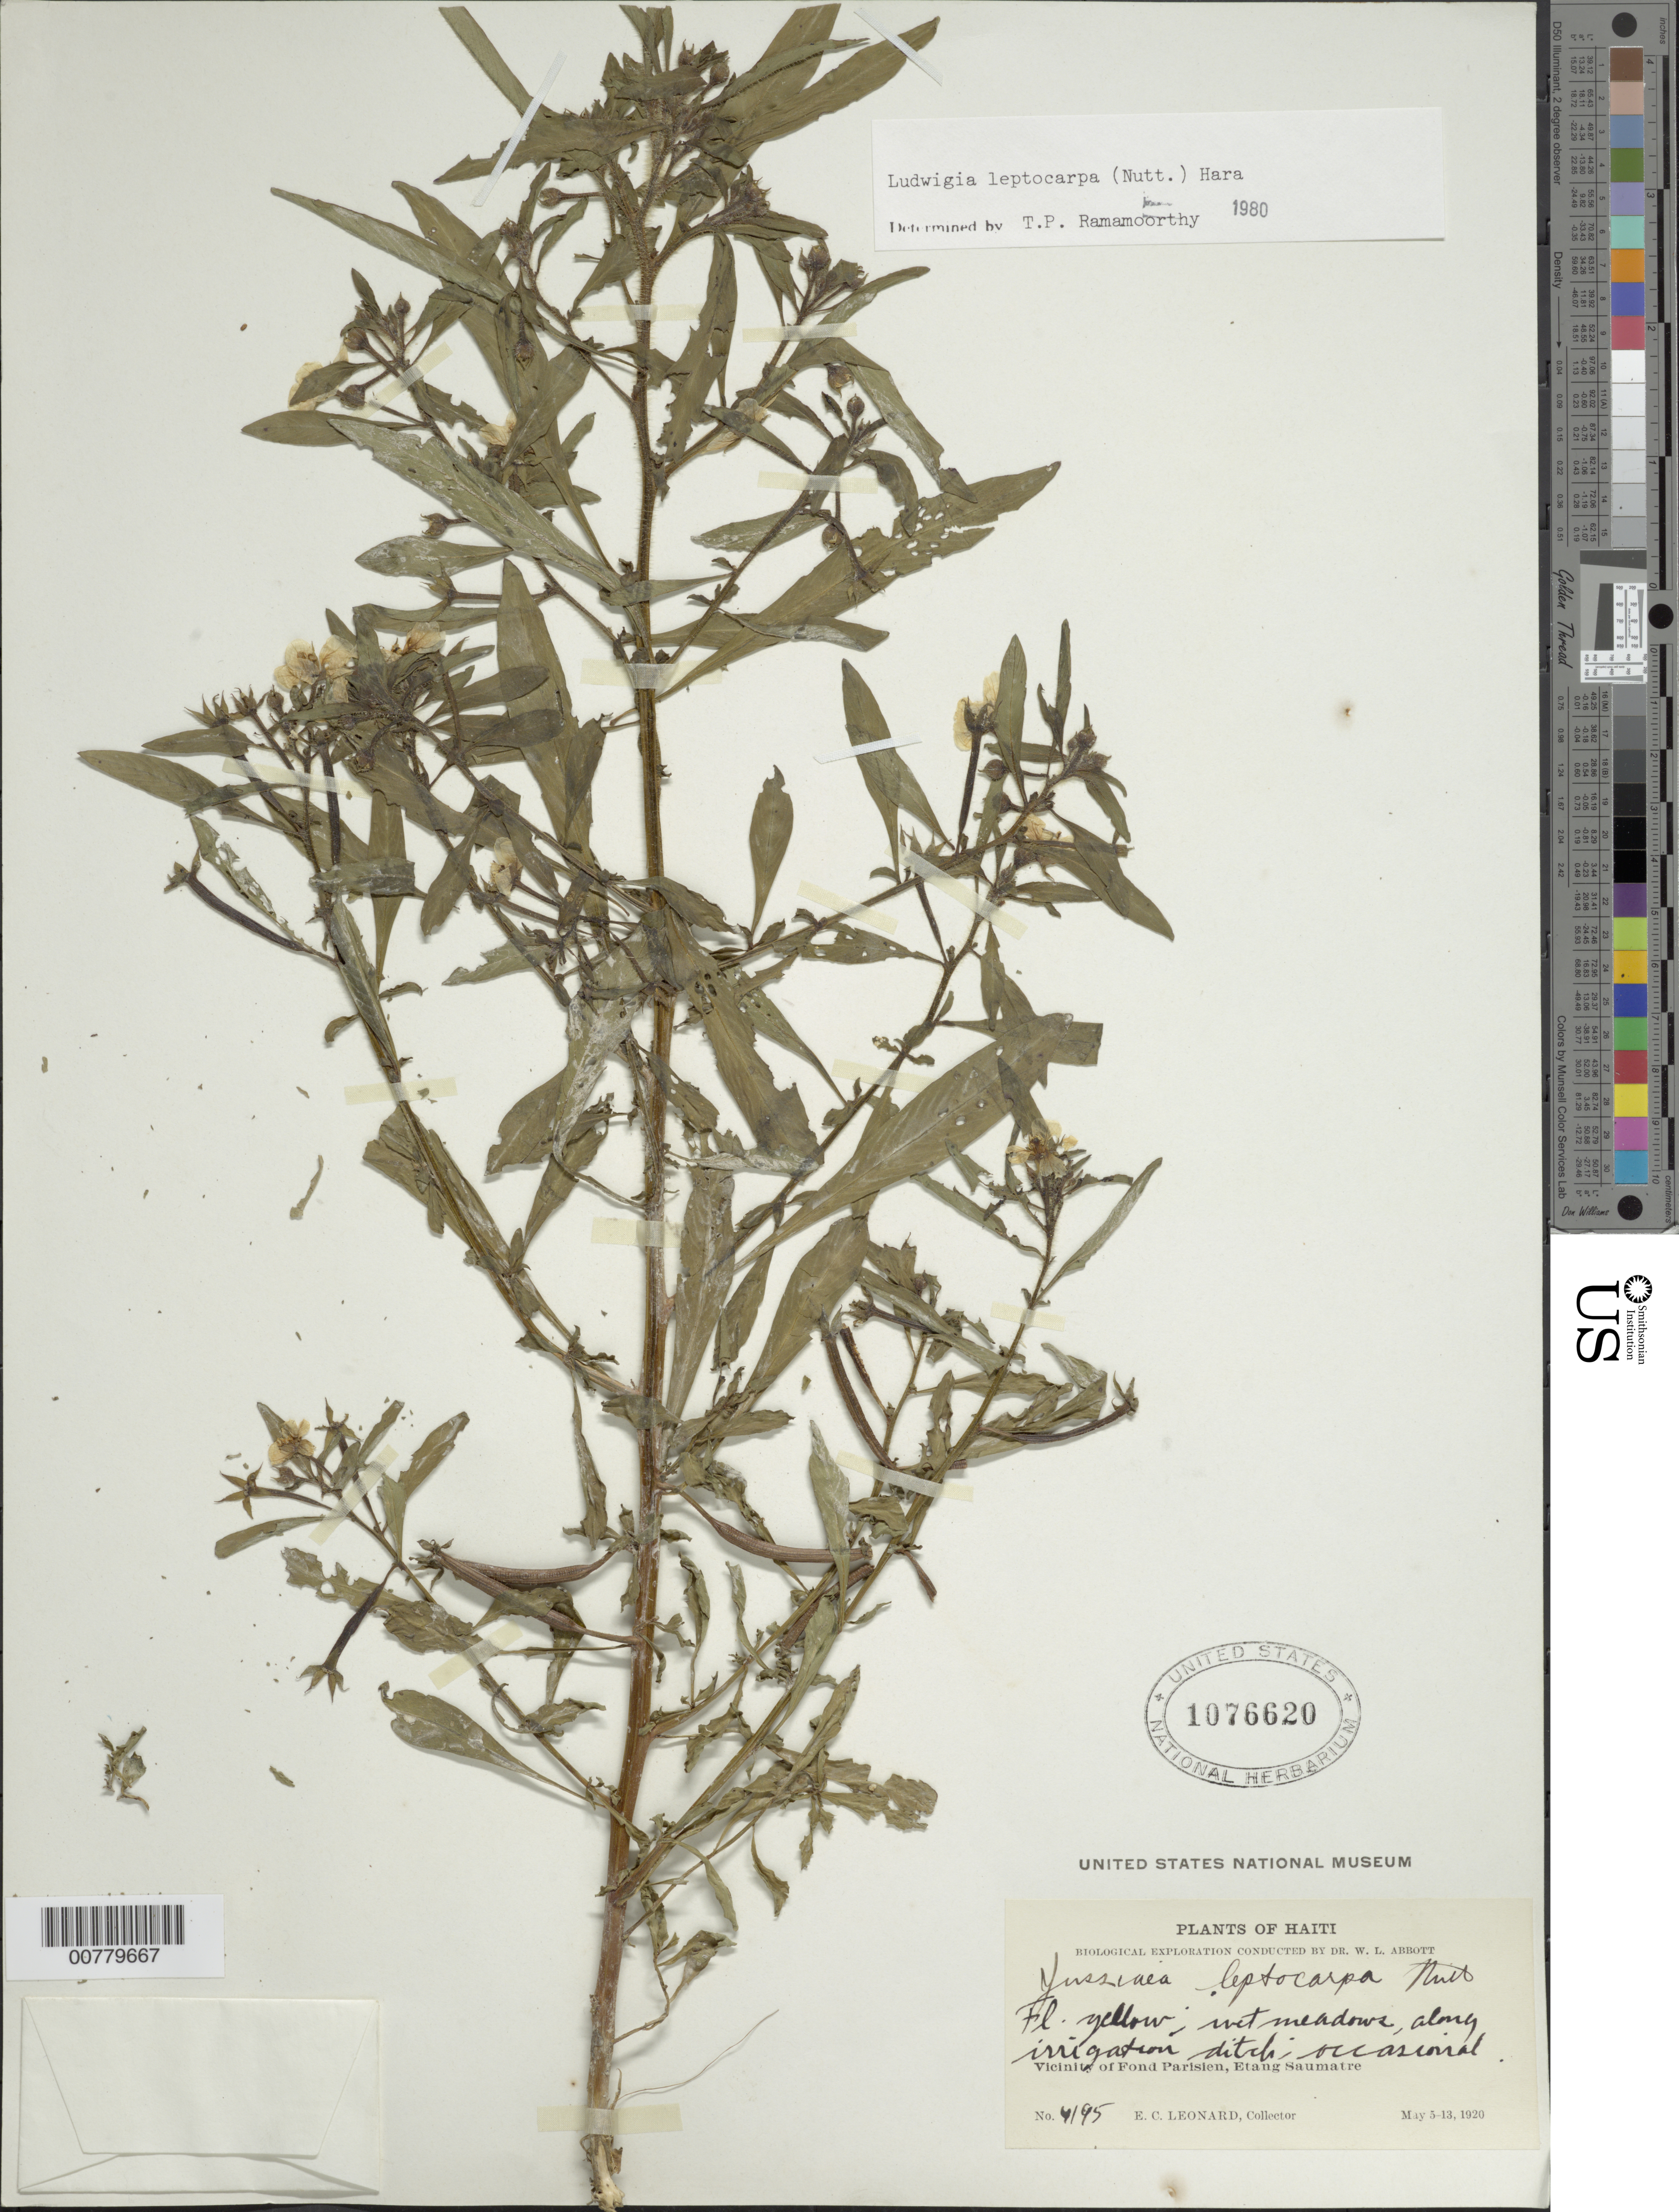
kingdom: Plantae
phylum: Tracheophyta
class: Magnoliopsida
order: Myrtales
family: Onagraceae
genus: Ludwigia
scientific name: Ludwigia leptocarpa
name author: (Nutt.) H. Hara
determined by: Ramamoorthy, T. P.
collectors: E. C. Leonard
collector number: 4195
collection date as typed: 05 May 1920 to 13 May 1920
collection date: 1920-05-05/1920-05-13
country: Haiti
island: Hispaniola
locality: Etang Saumatre, vicinity of Fond Parisien.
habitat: Wet meadow along irrigation ditch.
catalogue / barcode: US 1076620